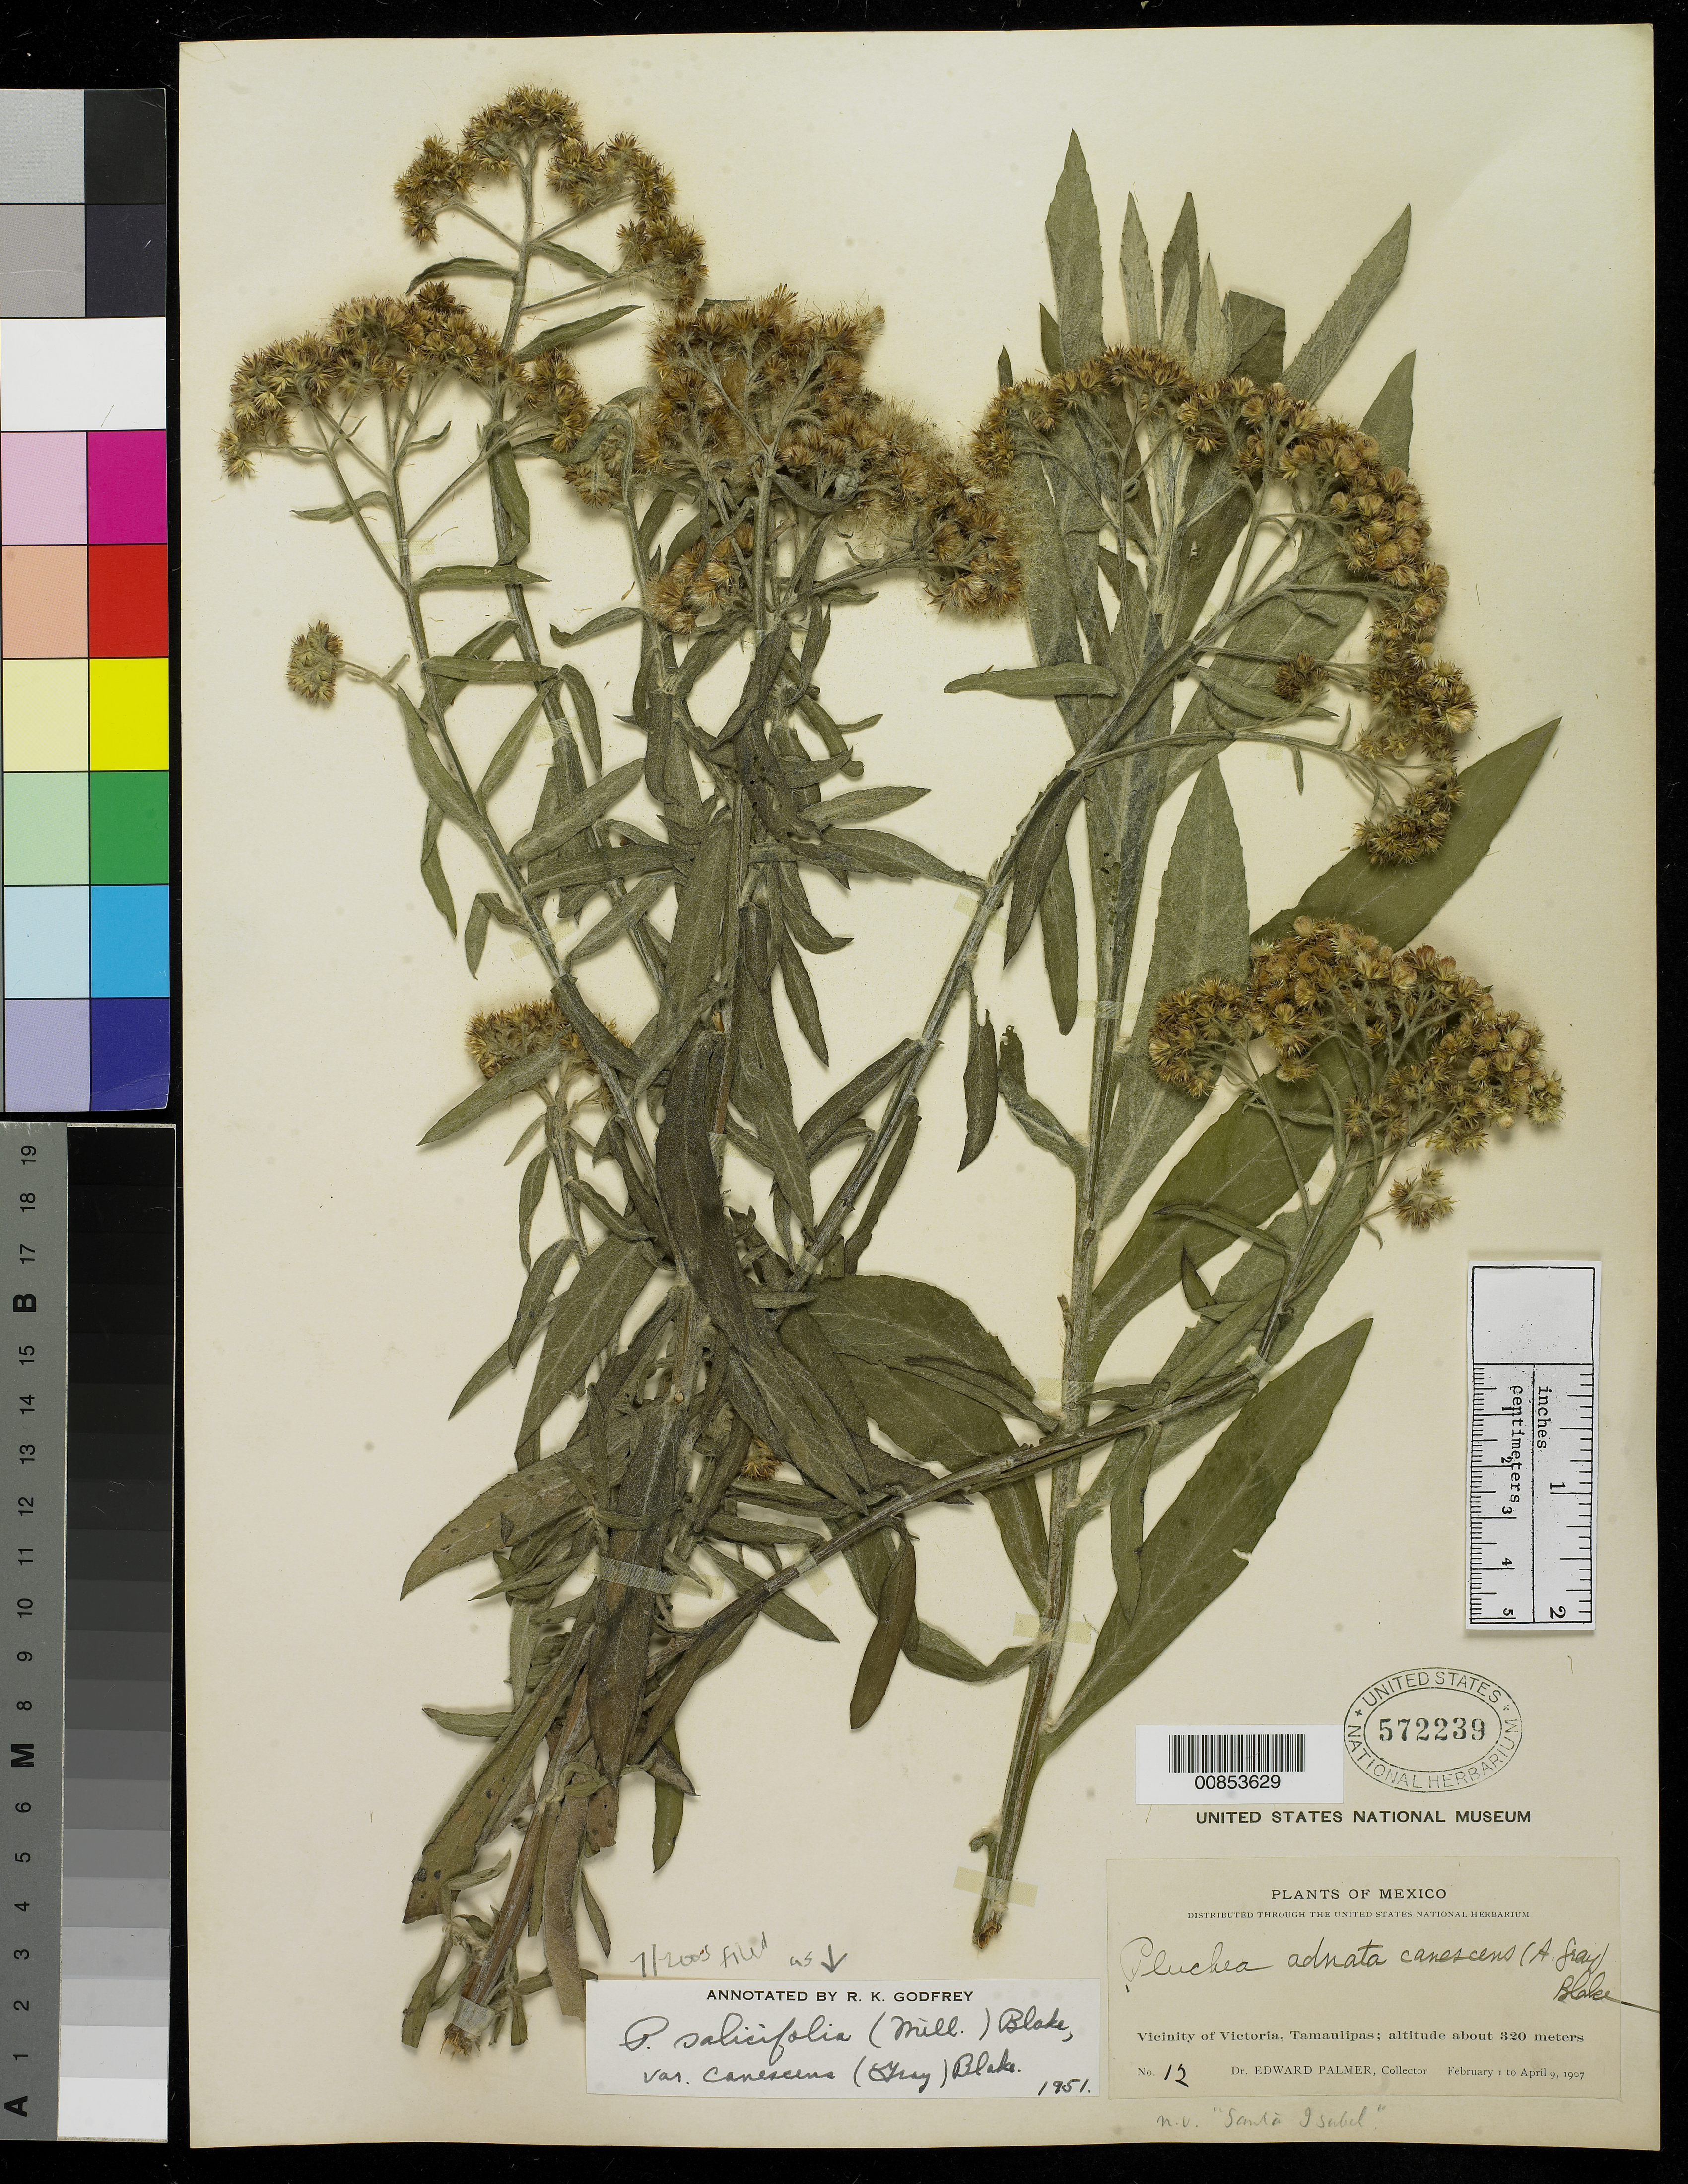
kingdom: Plantae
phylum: Tracheophyta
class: Magnoliopsida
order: Asterales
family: Asteraceae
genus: Pluchea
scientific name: Pluchea salicifolia var. canescens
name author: (A. Gray) S.F. Blake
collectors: E. Palmer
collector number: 12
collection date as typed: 01 Feb 1907 to 09 Apr 1907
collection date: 1907-02-01/1907-04-09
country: Mexico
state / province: Tamaulipas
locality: Vicinity of Victoria.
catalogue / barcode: US 572239